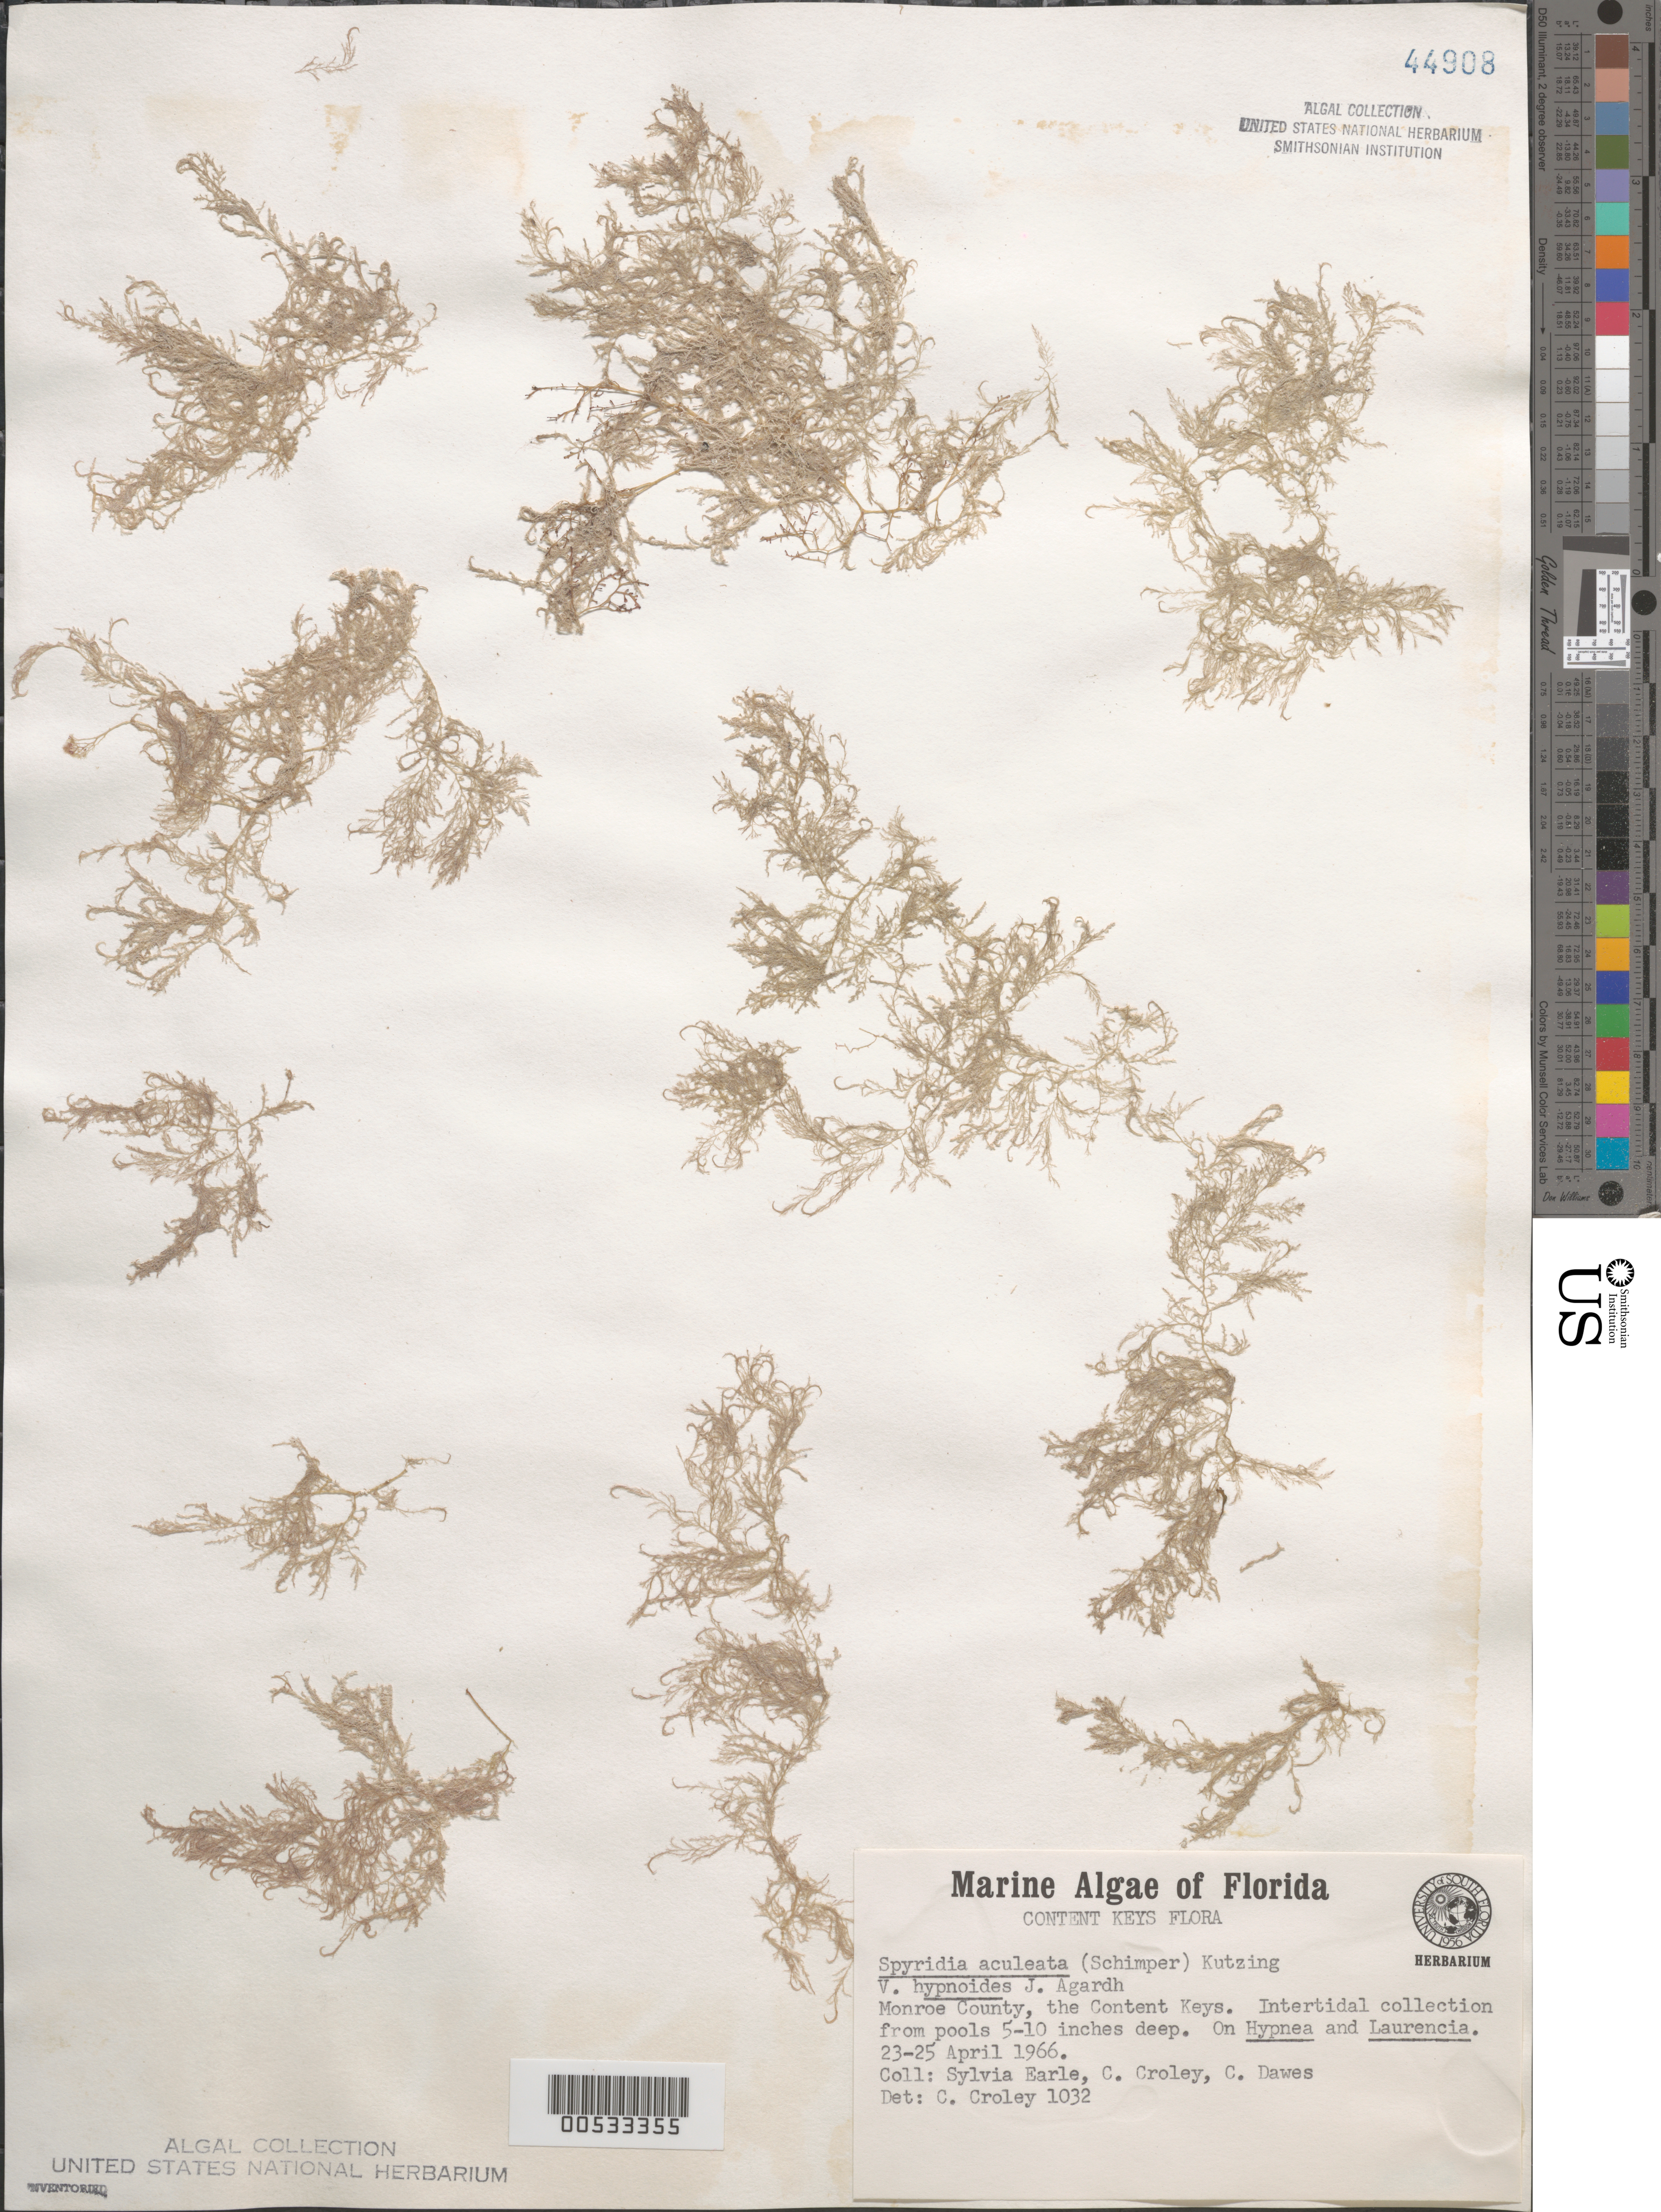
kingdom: Plantae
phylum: Rhodophyta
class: Florideophyceae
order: Ceramiales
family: Spyridiaceae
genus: Spyridia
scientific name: Spyridia aculeata var. hypneoides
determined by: Croley, F. C.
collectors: S. A. Earle, F. C. Croley & C. Dawes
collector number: FCC 1032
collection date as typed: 23 Apr 1966 to 25 Apr 1966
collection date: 1966-04-23/1966-04-25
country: United States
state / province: Florida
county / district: Monroe County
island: Content Keys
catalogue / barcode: US 44908